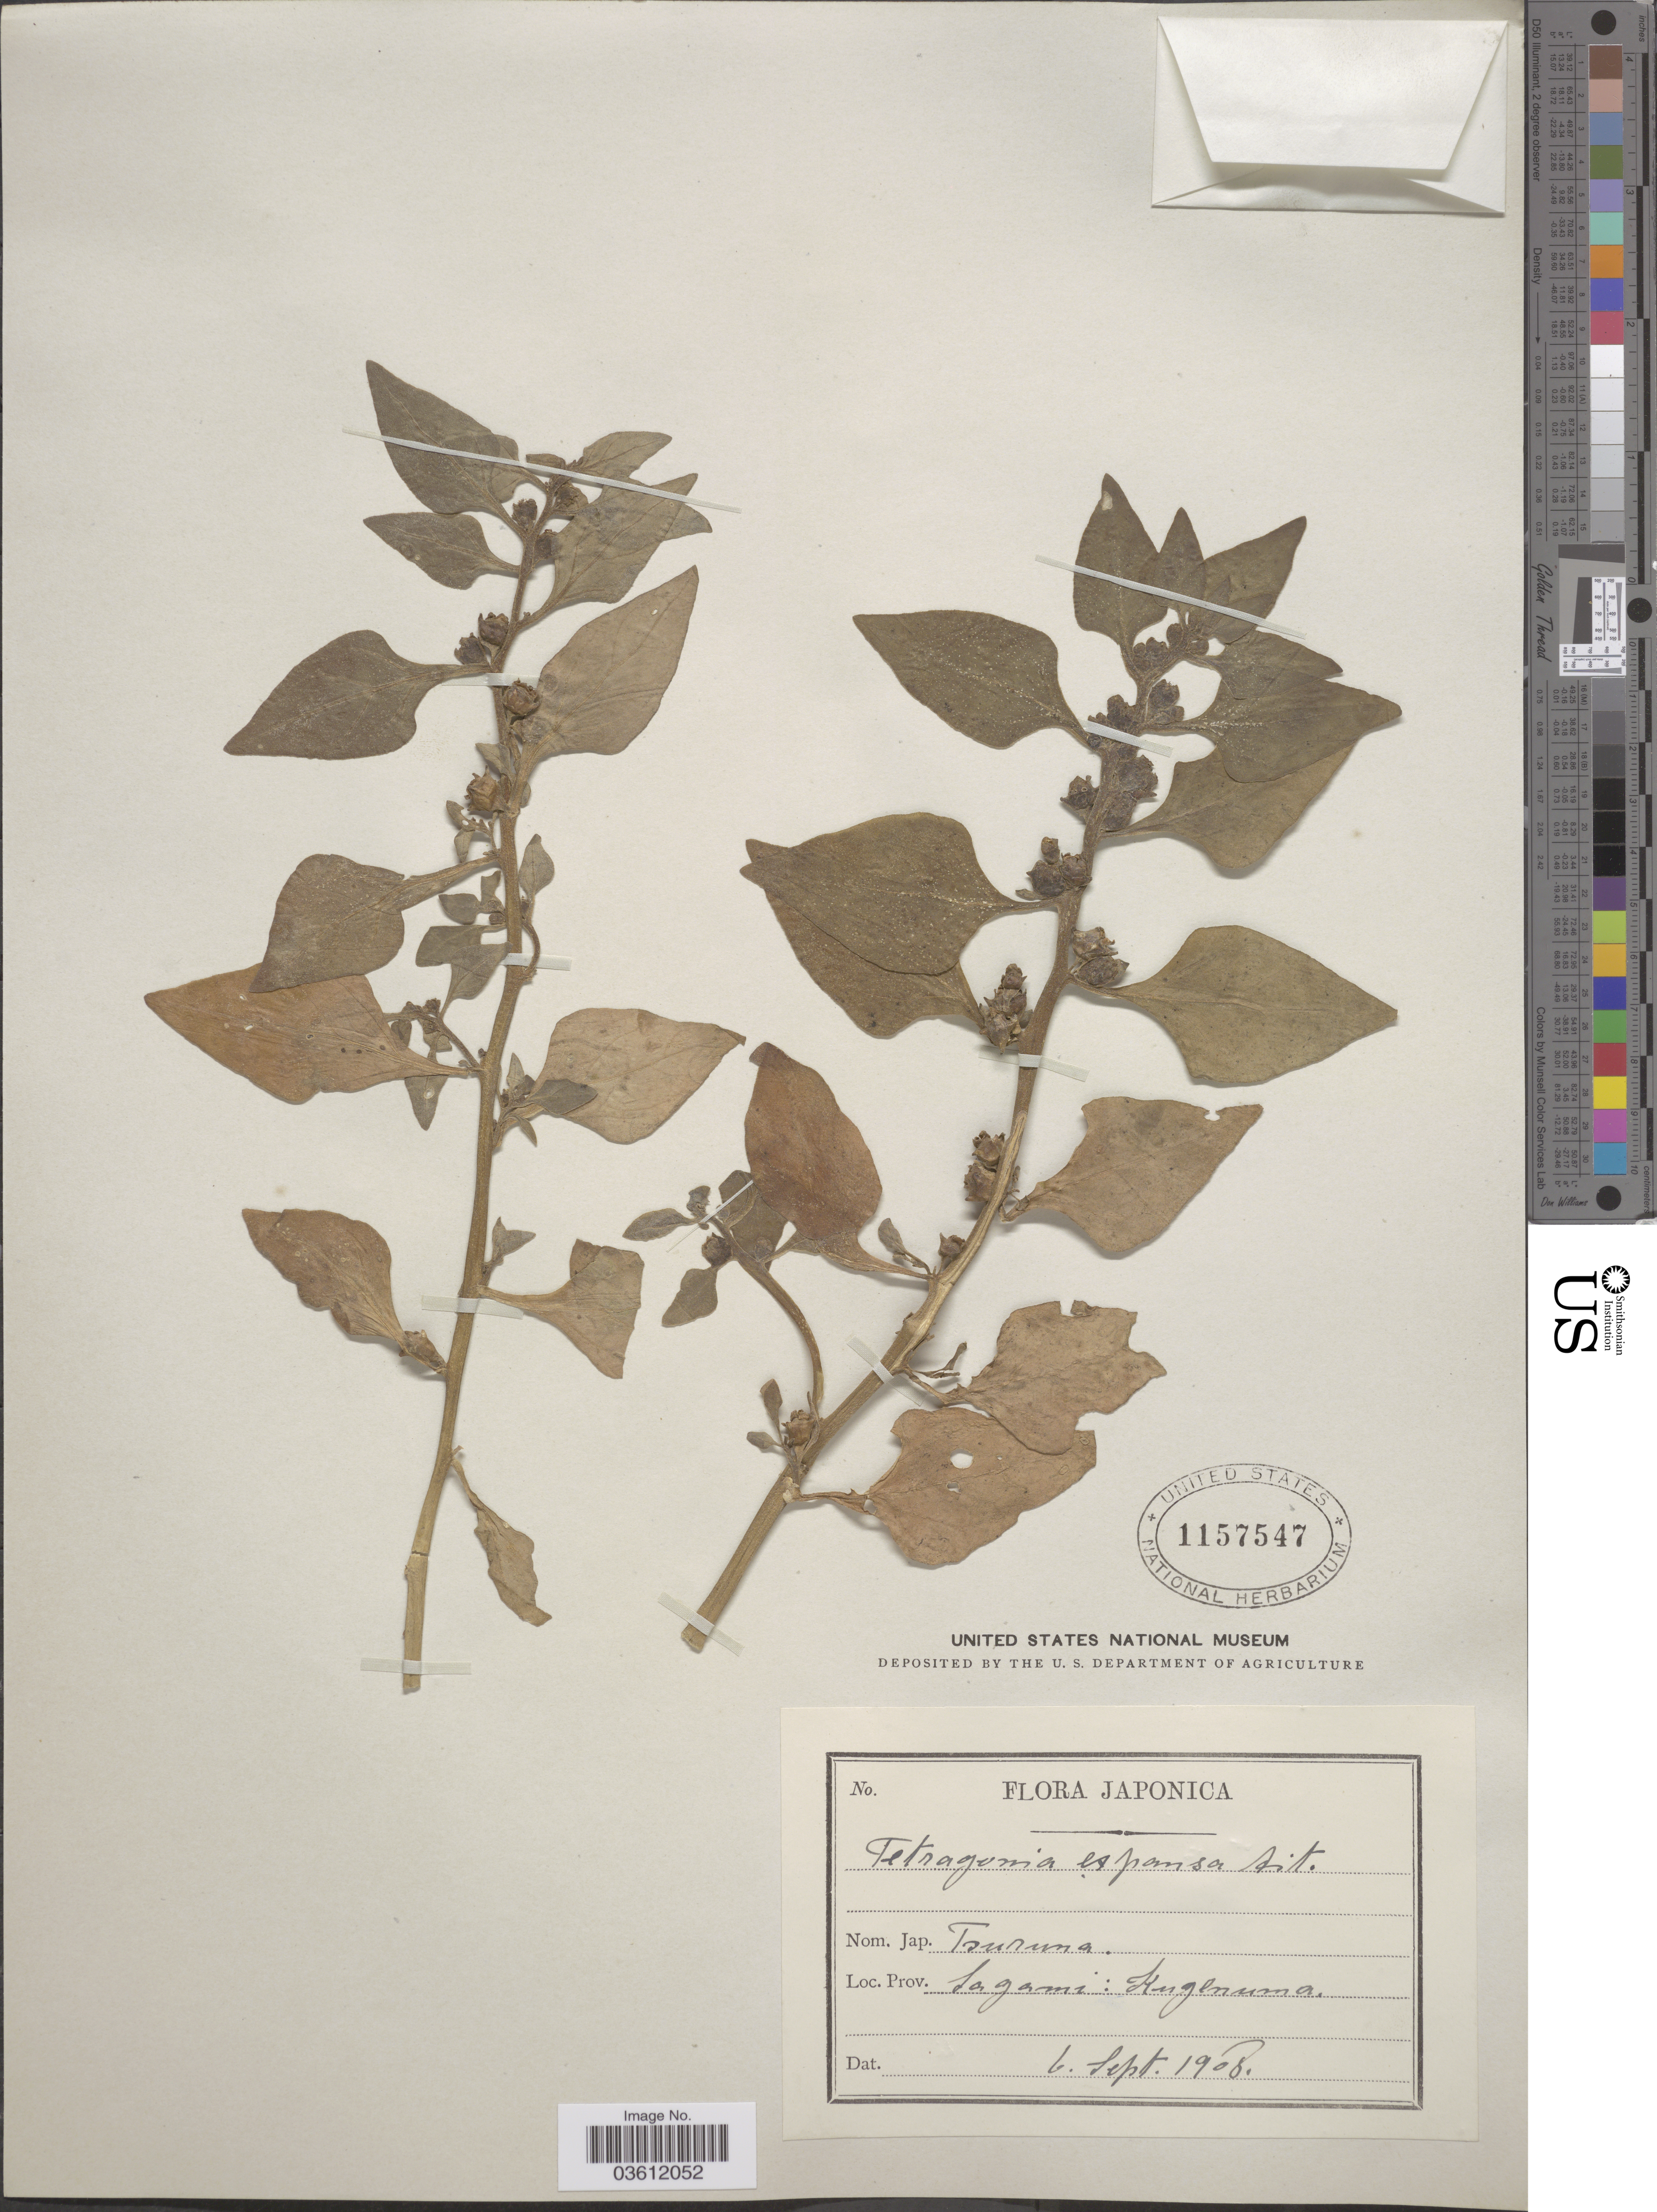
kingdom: Plantae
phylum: Tracheophyta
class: Magnoliopsida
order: Caryophyllales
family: Aizoaceae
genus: Tetragonia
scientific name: Tetragonia expansa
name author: Murr.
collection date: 1908-09-06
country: Japan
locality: Sasgami: Kugenuma.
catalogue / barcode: US 1157547